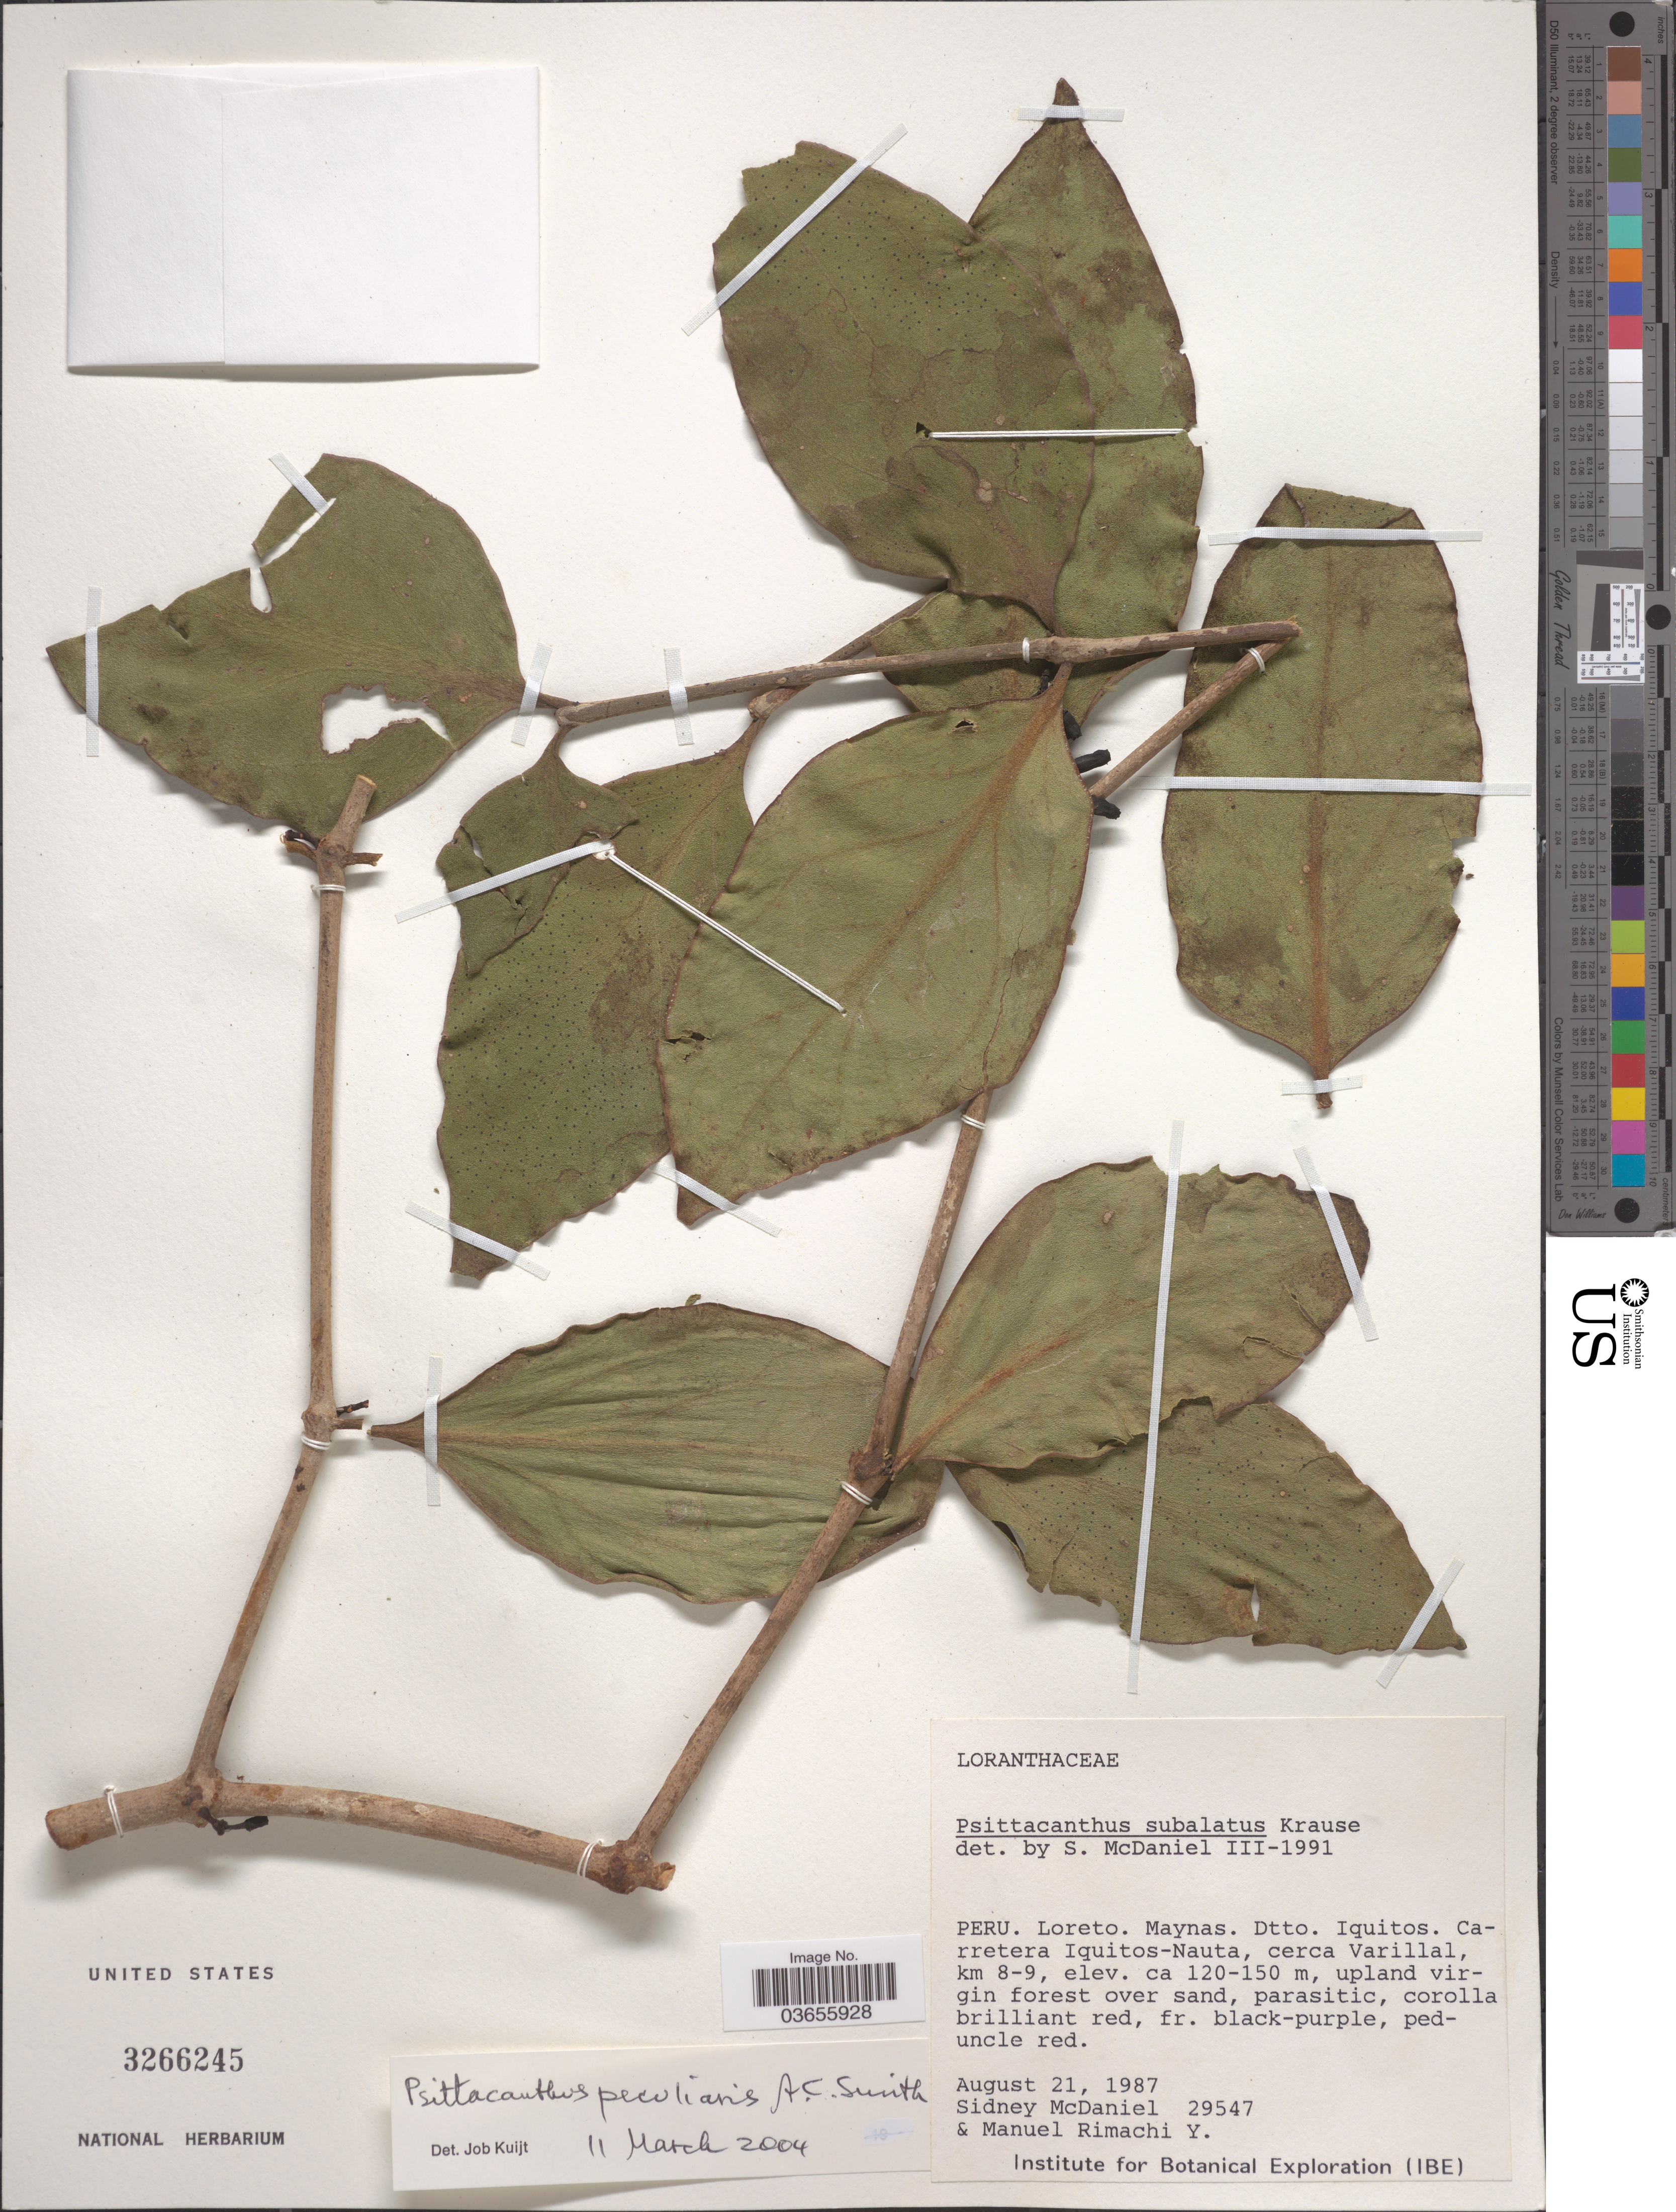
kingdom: Plantae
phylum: Tracheophyta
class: Magnoliopsida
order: Santalales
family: Loranthaceae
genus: Psittacanthus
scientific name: Psittacanthus peculiaris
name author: A.C. Sm.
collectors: S. McDaniel & M. Rimachi Y.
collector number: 29547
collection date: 1987-08-21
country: Peru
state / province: Loreto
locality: Maynas. Dtto. Iquitos. Carretera Iquitos-Nauta, cerca Varillal, km 8-9.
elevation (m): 120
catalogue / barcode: US 3266245